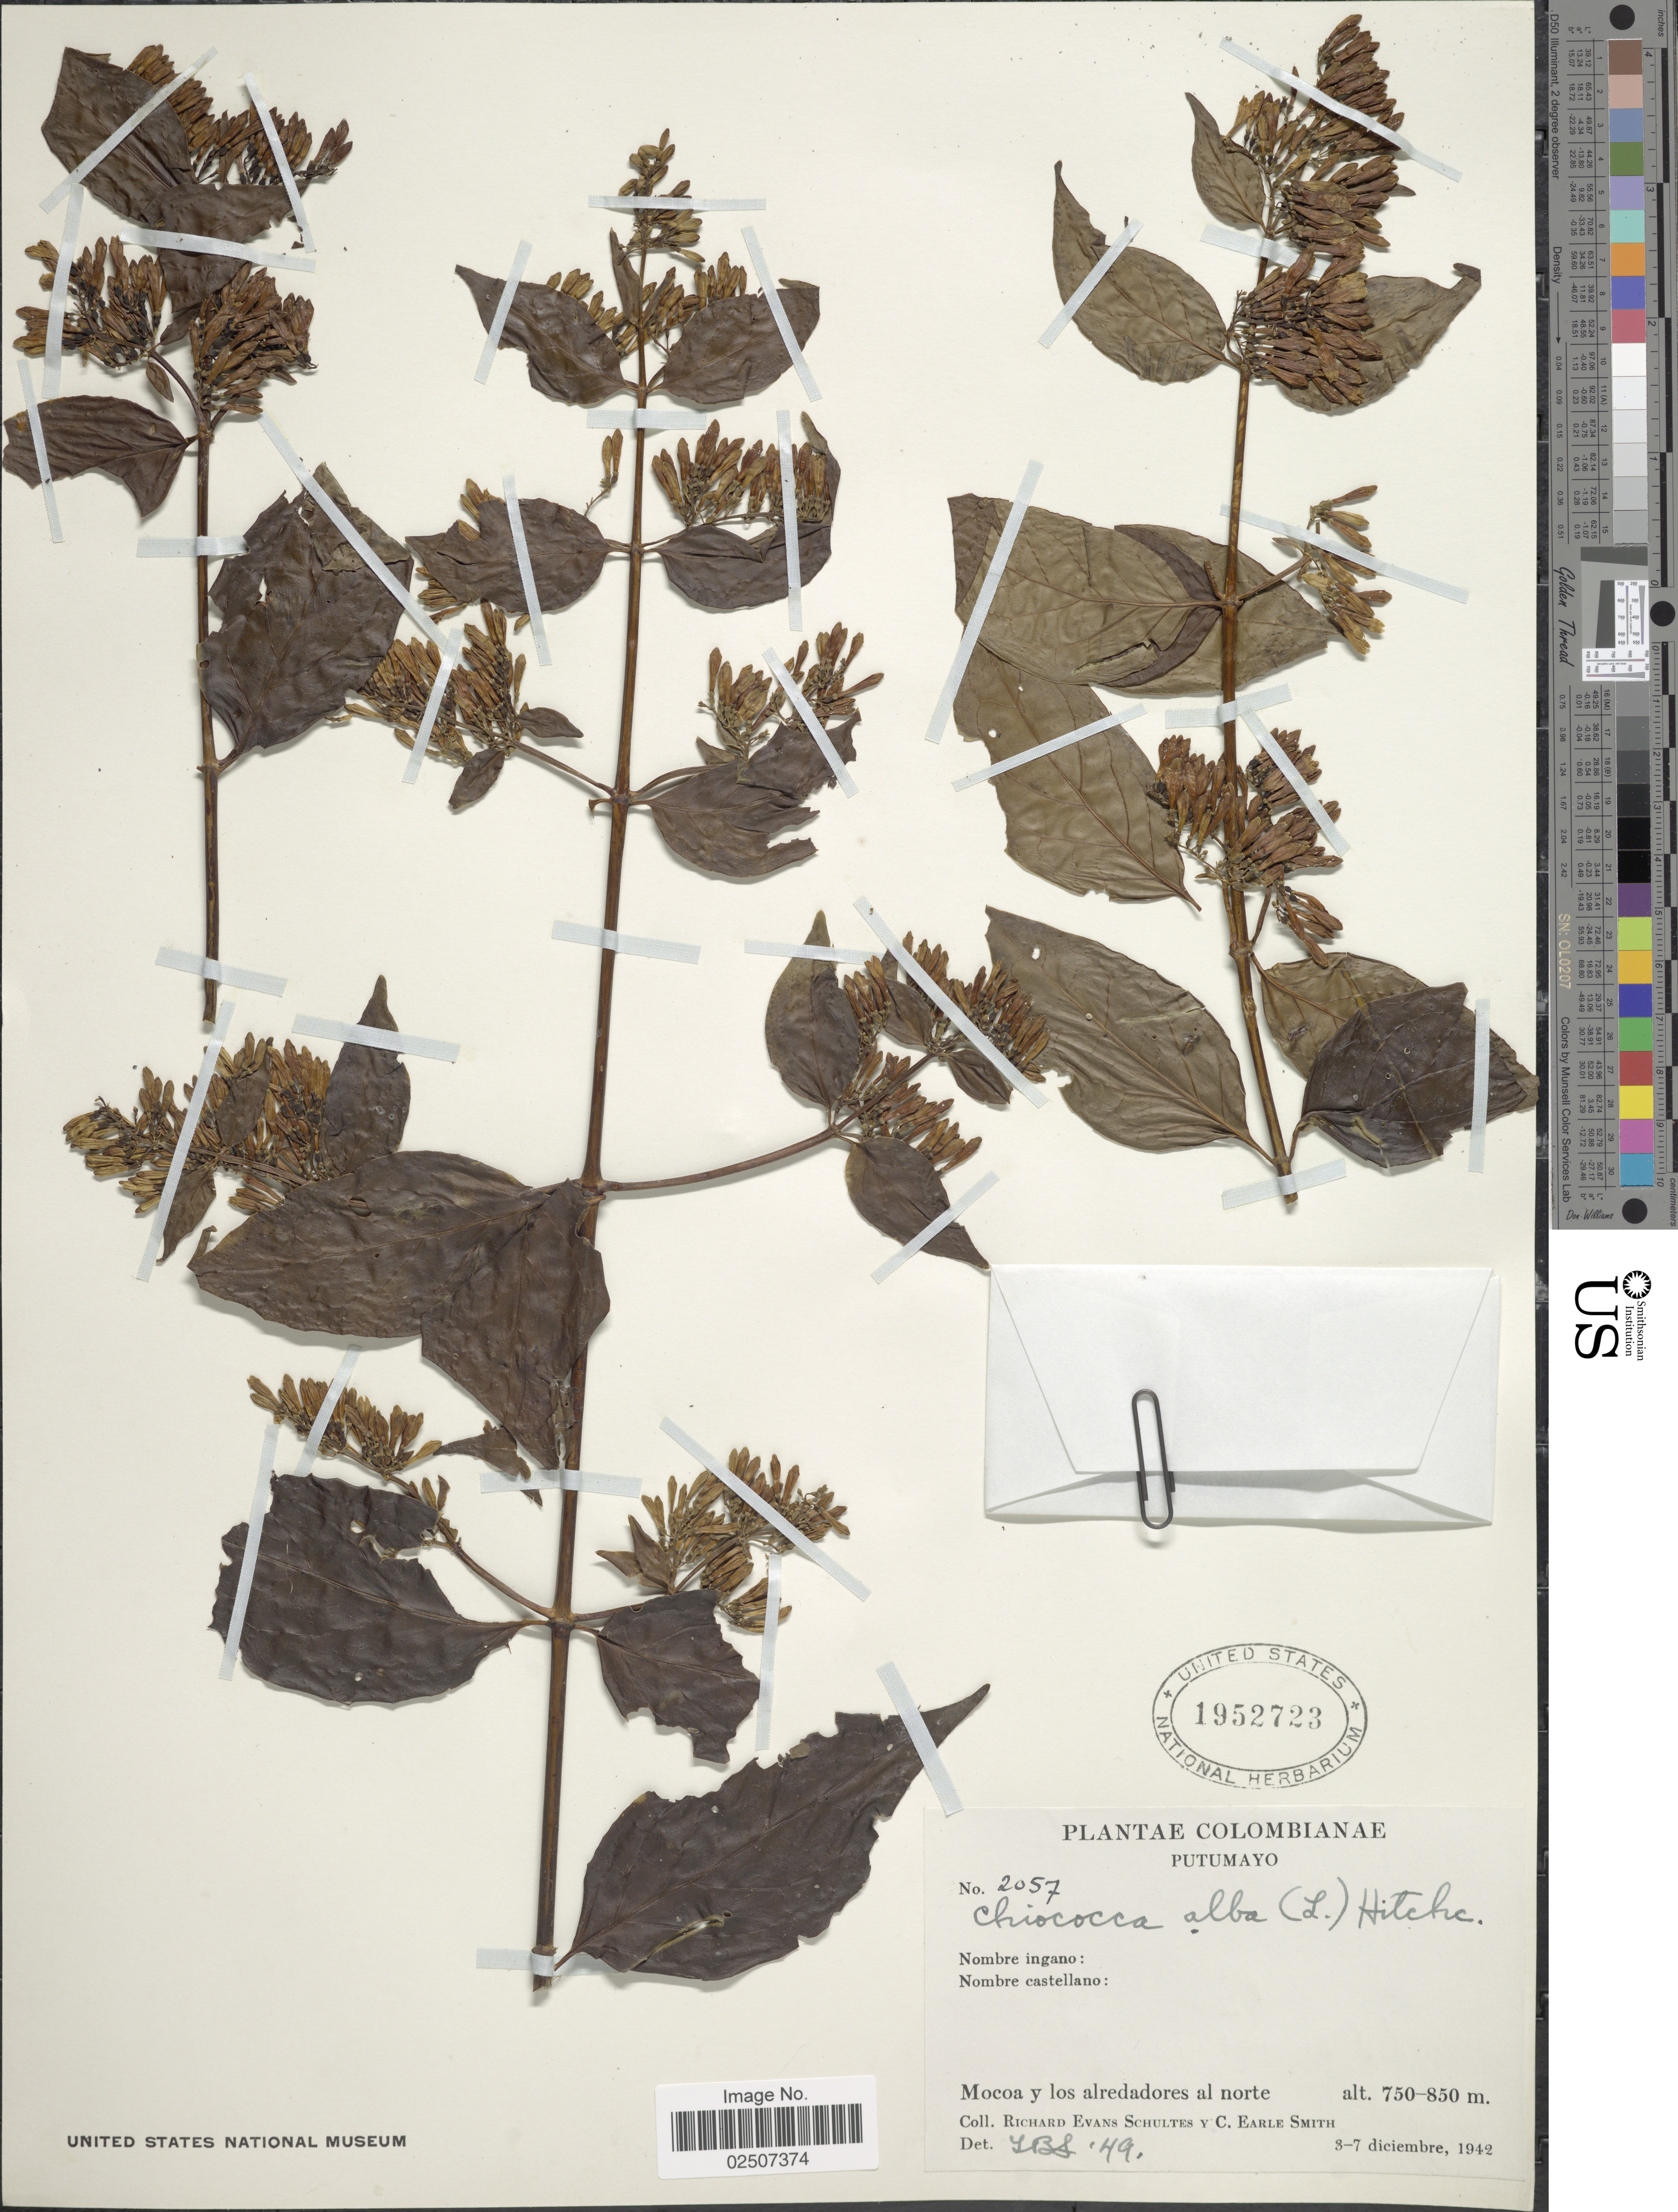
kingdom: Plantae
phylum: Tracheophyta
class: Magnoliopsida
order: Gentianales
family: Rubiaceae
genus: Chiococca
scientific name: Chiococca alba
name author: (L.) Hitchc.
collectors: R. E. Schultes & C. E. Smith Jr.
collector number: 2057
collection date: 1942-12-03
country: Colombia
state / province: Putumayo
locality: Mocoa y los alrededores al norte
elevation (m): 750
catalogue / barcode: US 1952723